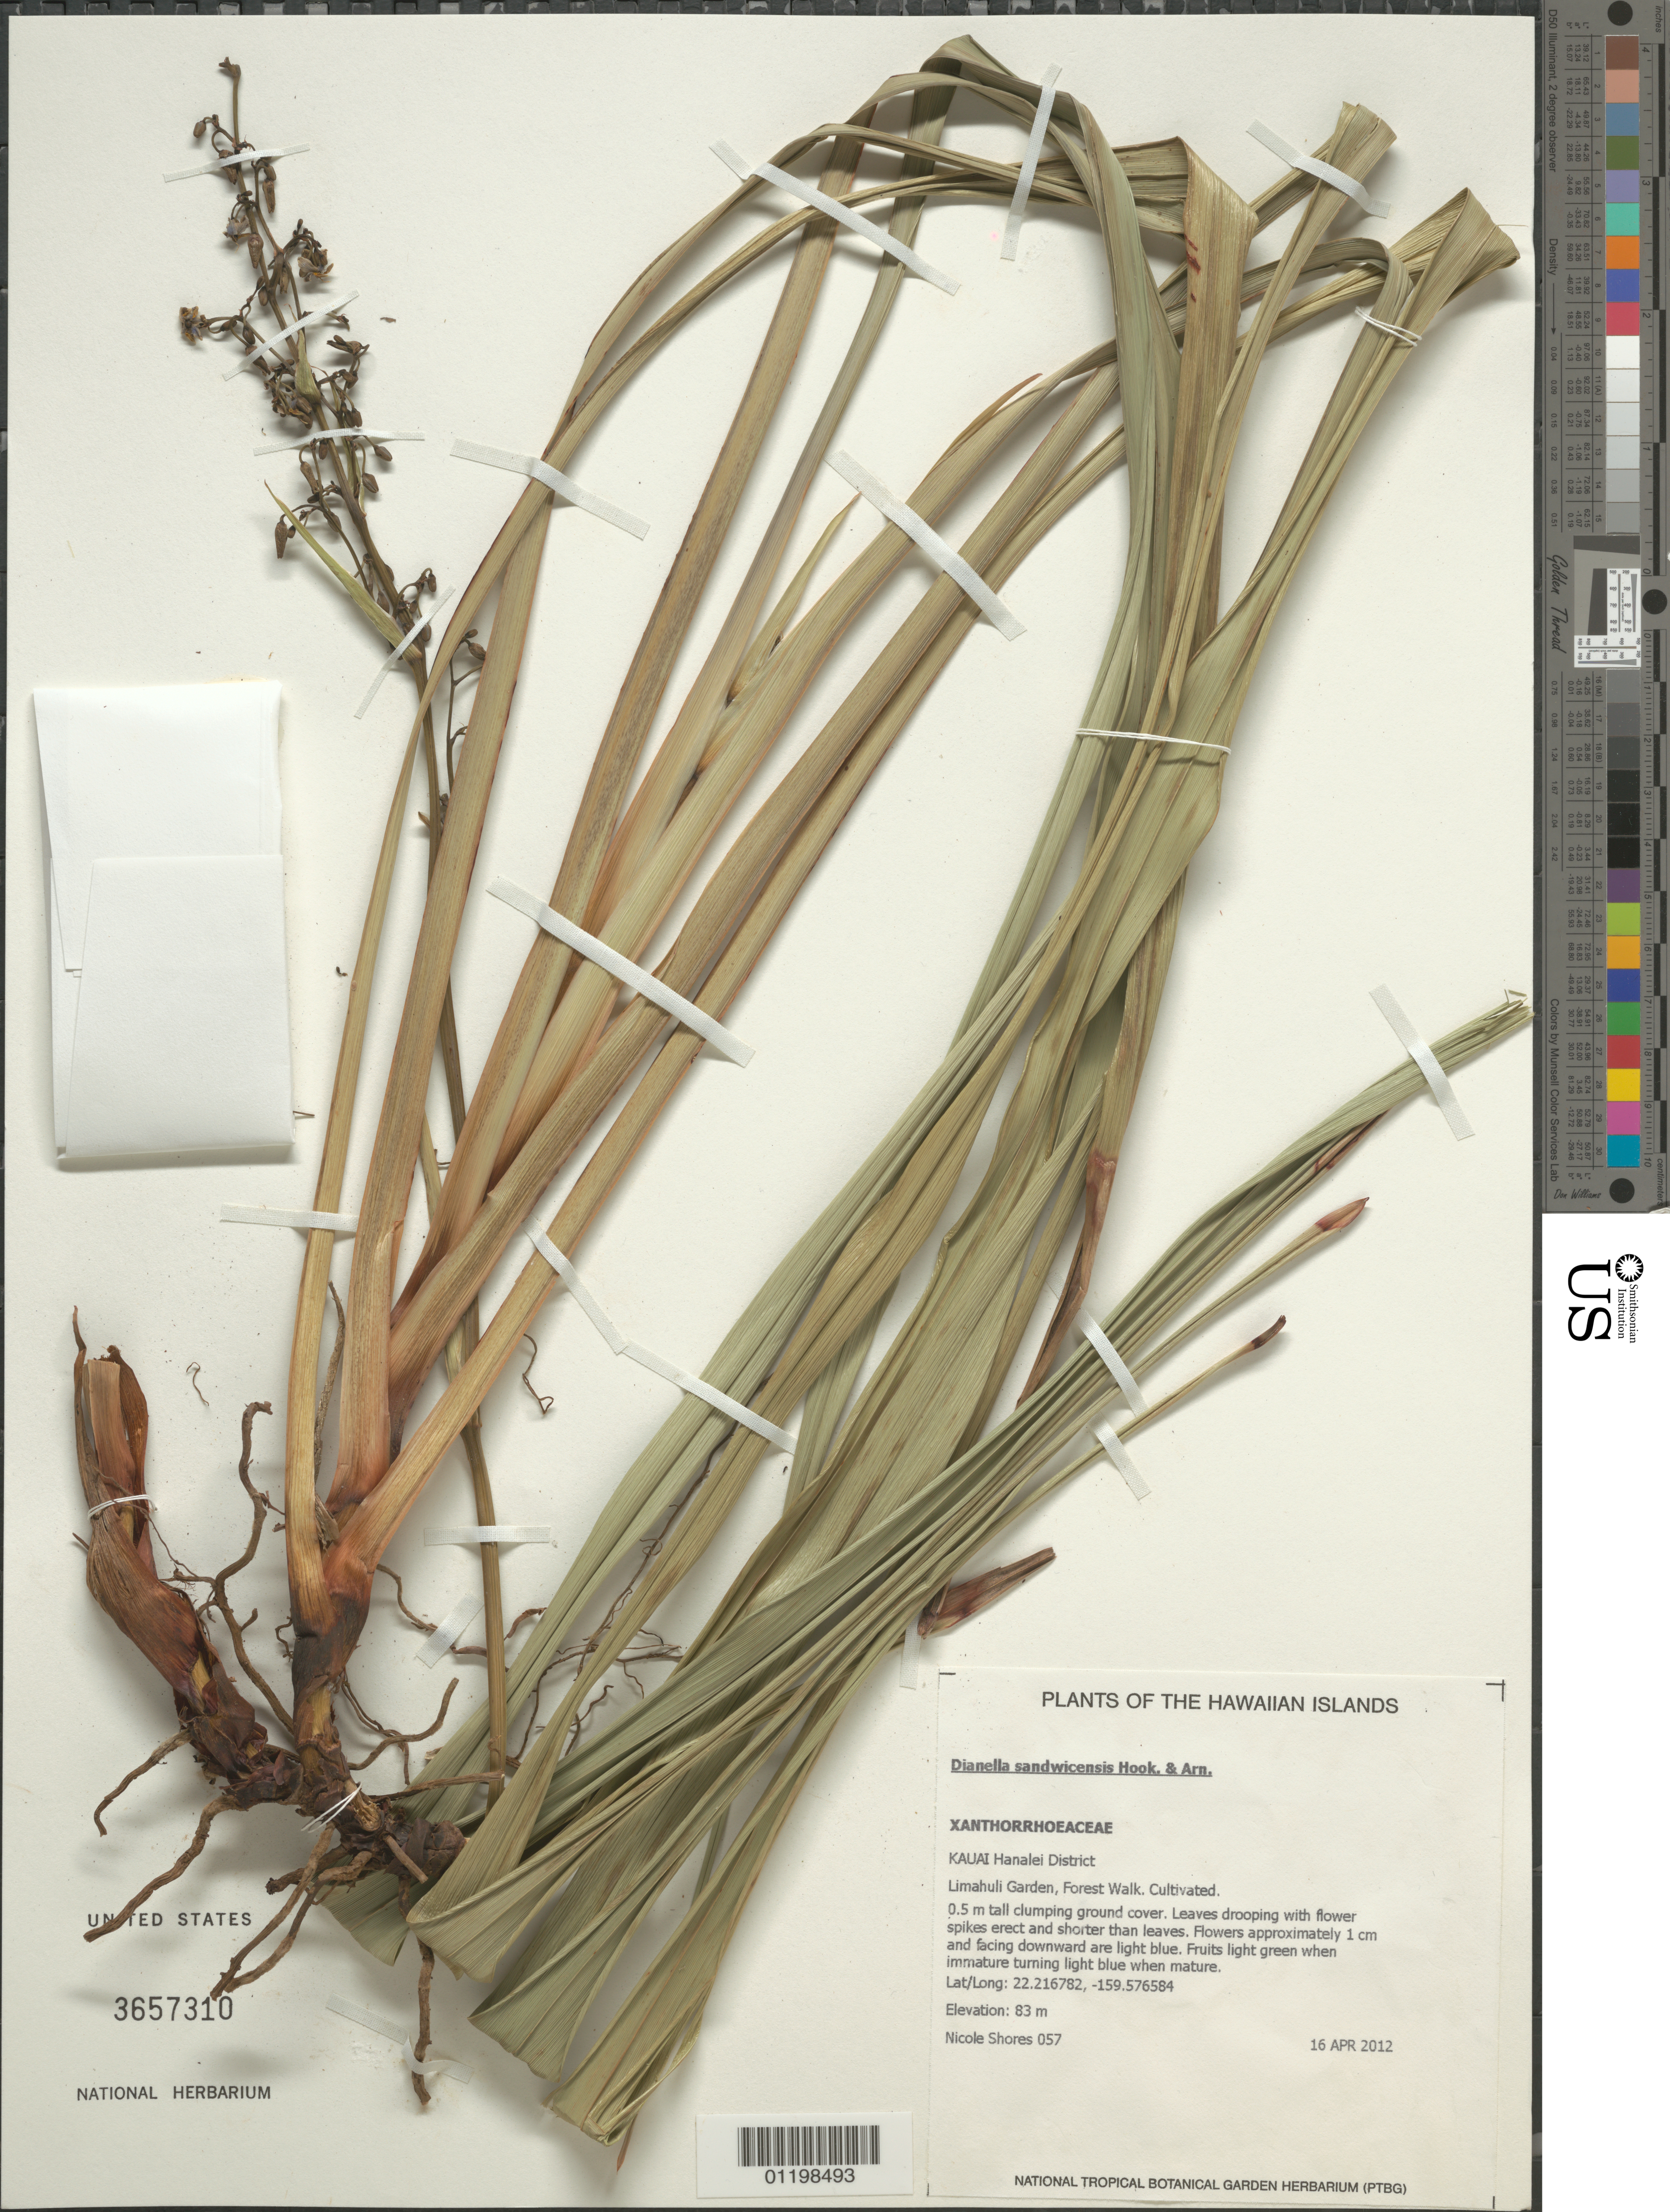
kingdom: Plantae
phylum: Tracheophyta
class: Liliopsida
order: Asparagales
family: Asphodelaceae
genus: Dianella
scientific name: Dianella sandwicensis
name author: Hook. & Arn.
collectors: N. Shores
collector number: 057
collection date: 2012-04-16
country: United States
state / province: Hawaii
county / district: Kauai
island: Kaua'i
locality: Hanalei District, Limahuli Garden, forest walk.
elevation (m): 83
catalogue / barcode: US 3657310